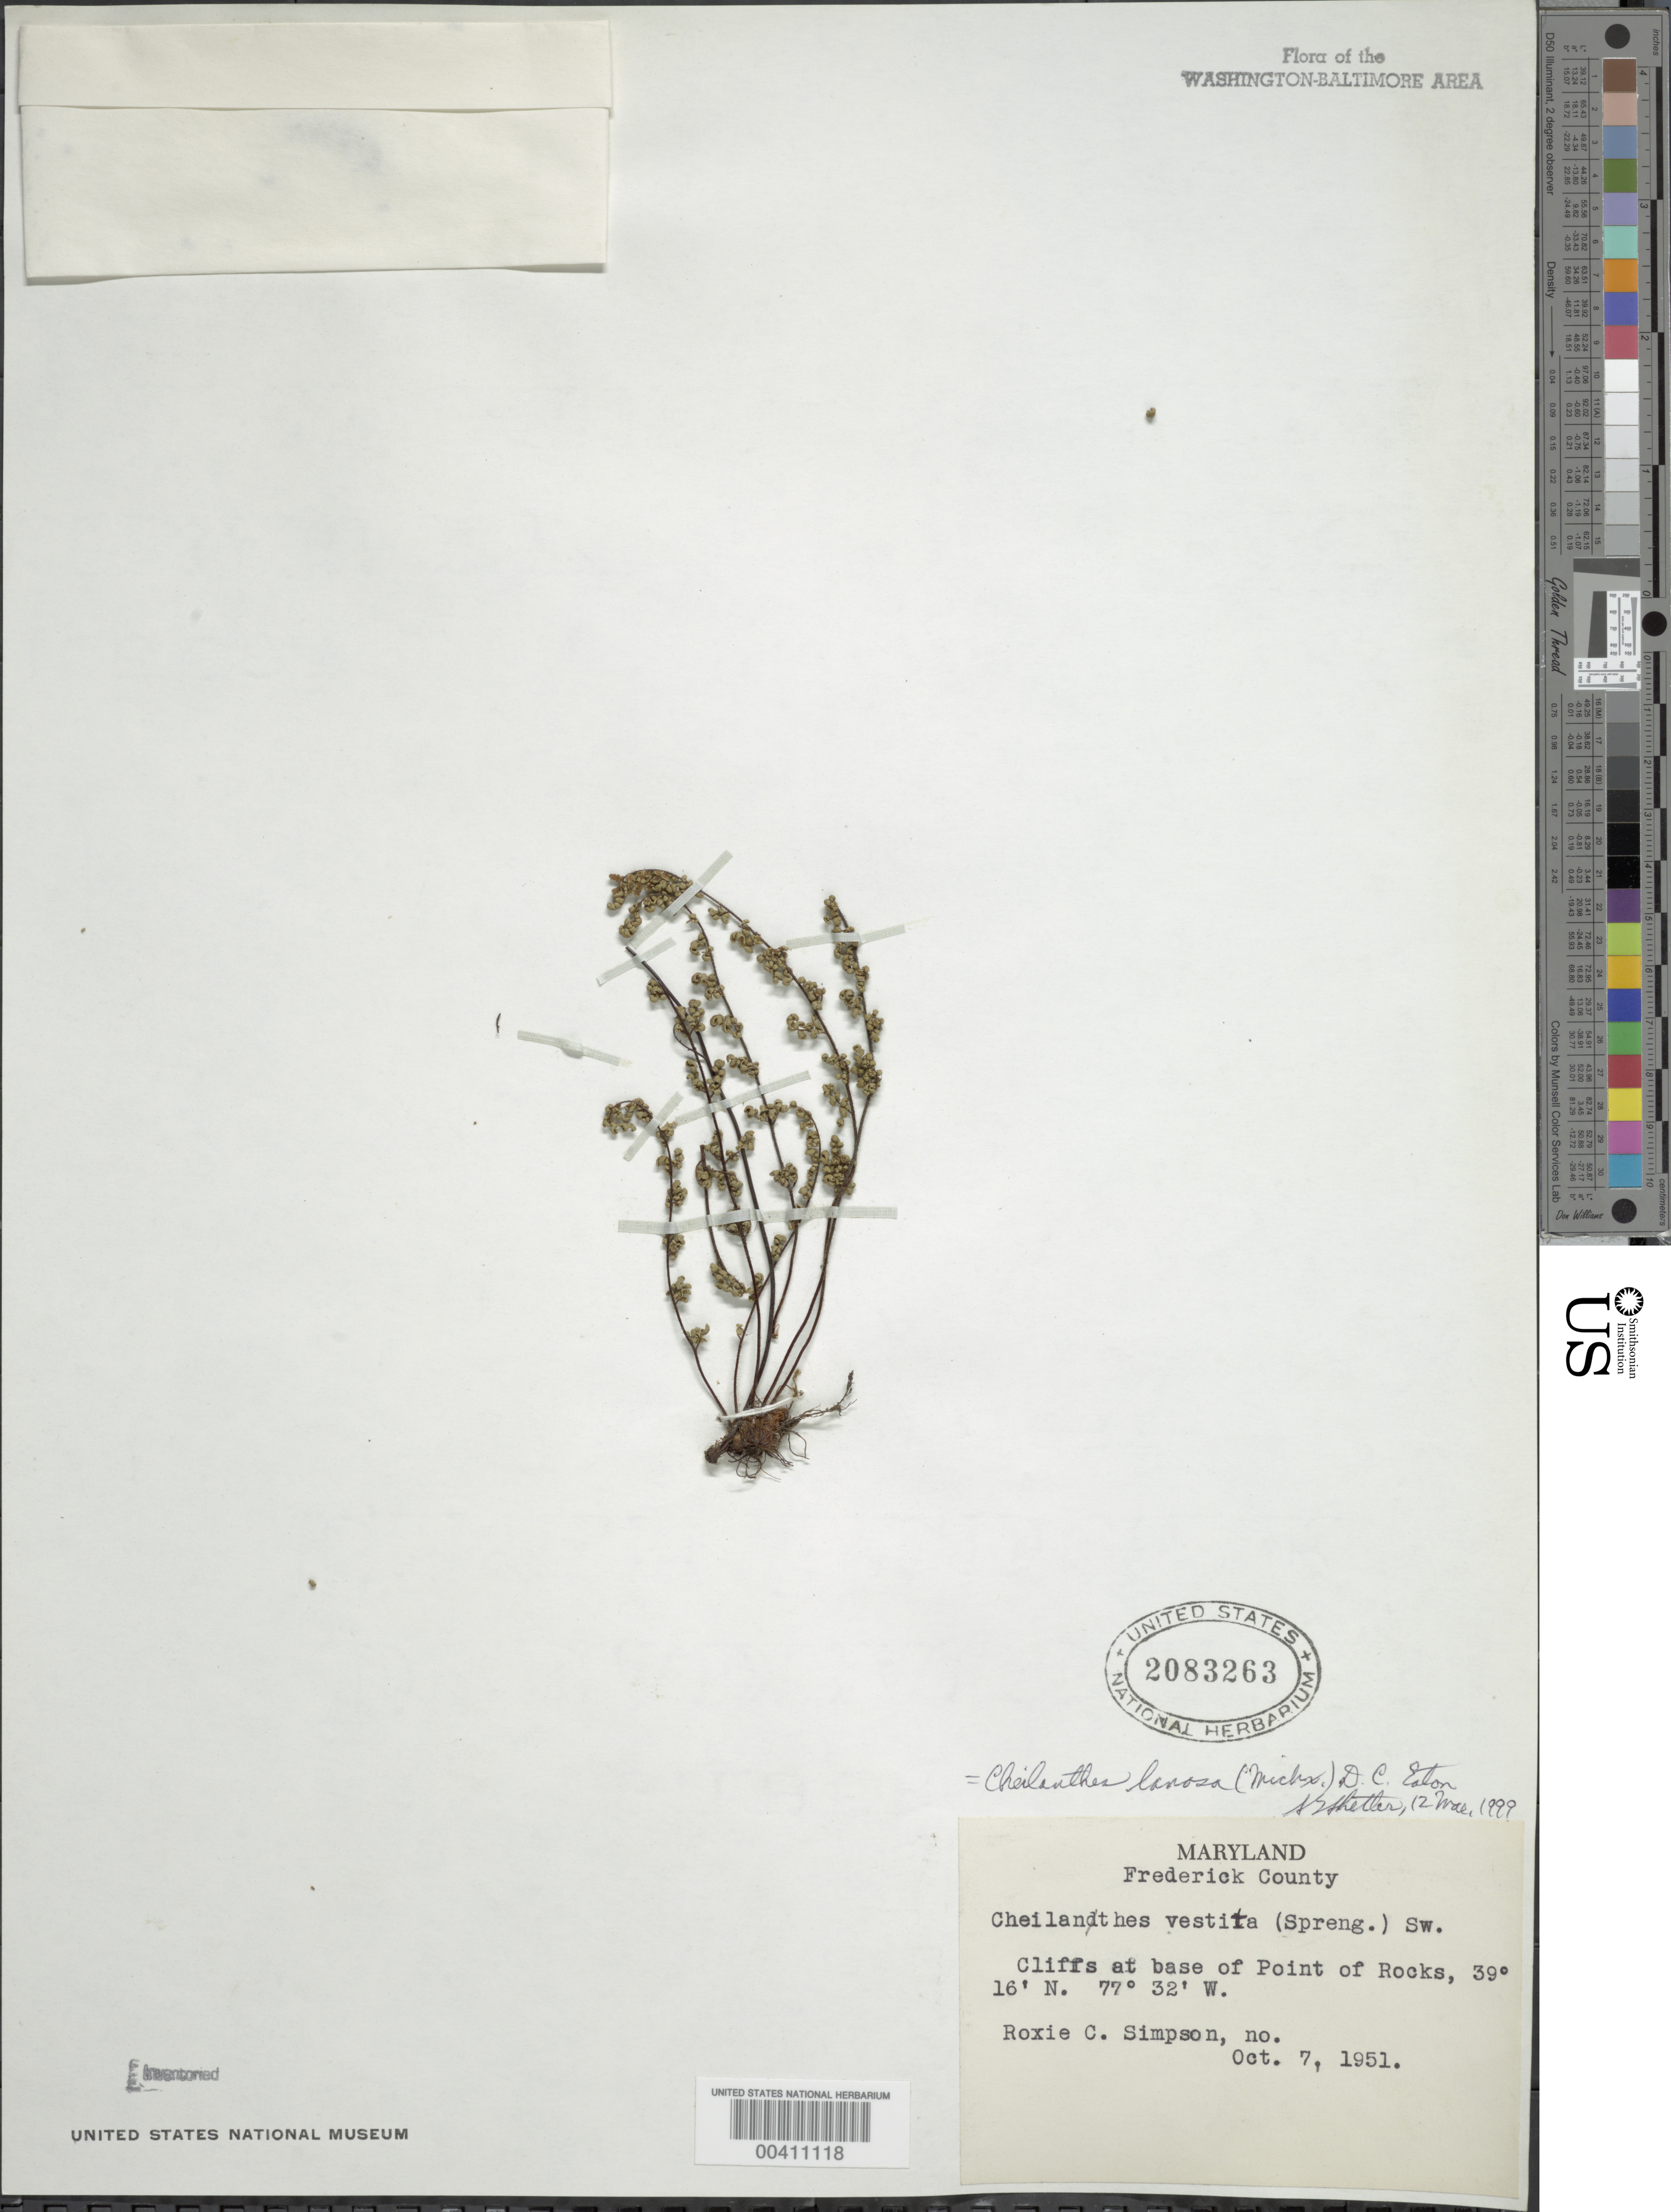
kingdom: Plantae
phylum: Tracheophyta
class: Polypodiopsida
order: Polypodiales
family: Pteridaceae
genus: Myriopteris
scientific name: Myriopteris lanosa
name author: (Michx.) Grusz & Windham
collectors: R. Simpson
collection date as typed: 07 Oct 1951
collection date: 1951-10-07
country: United States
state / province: Maryland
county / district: Frederick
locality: Point of Rocks C. & O. Canal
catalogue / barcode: US 2083263